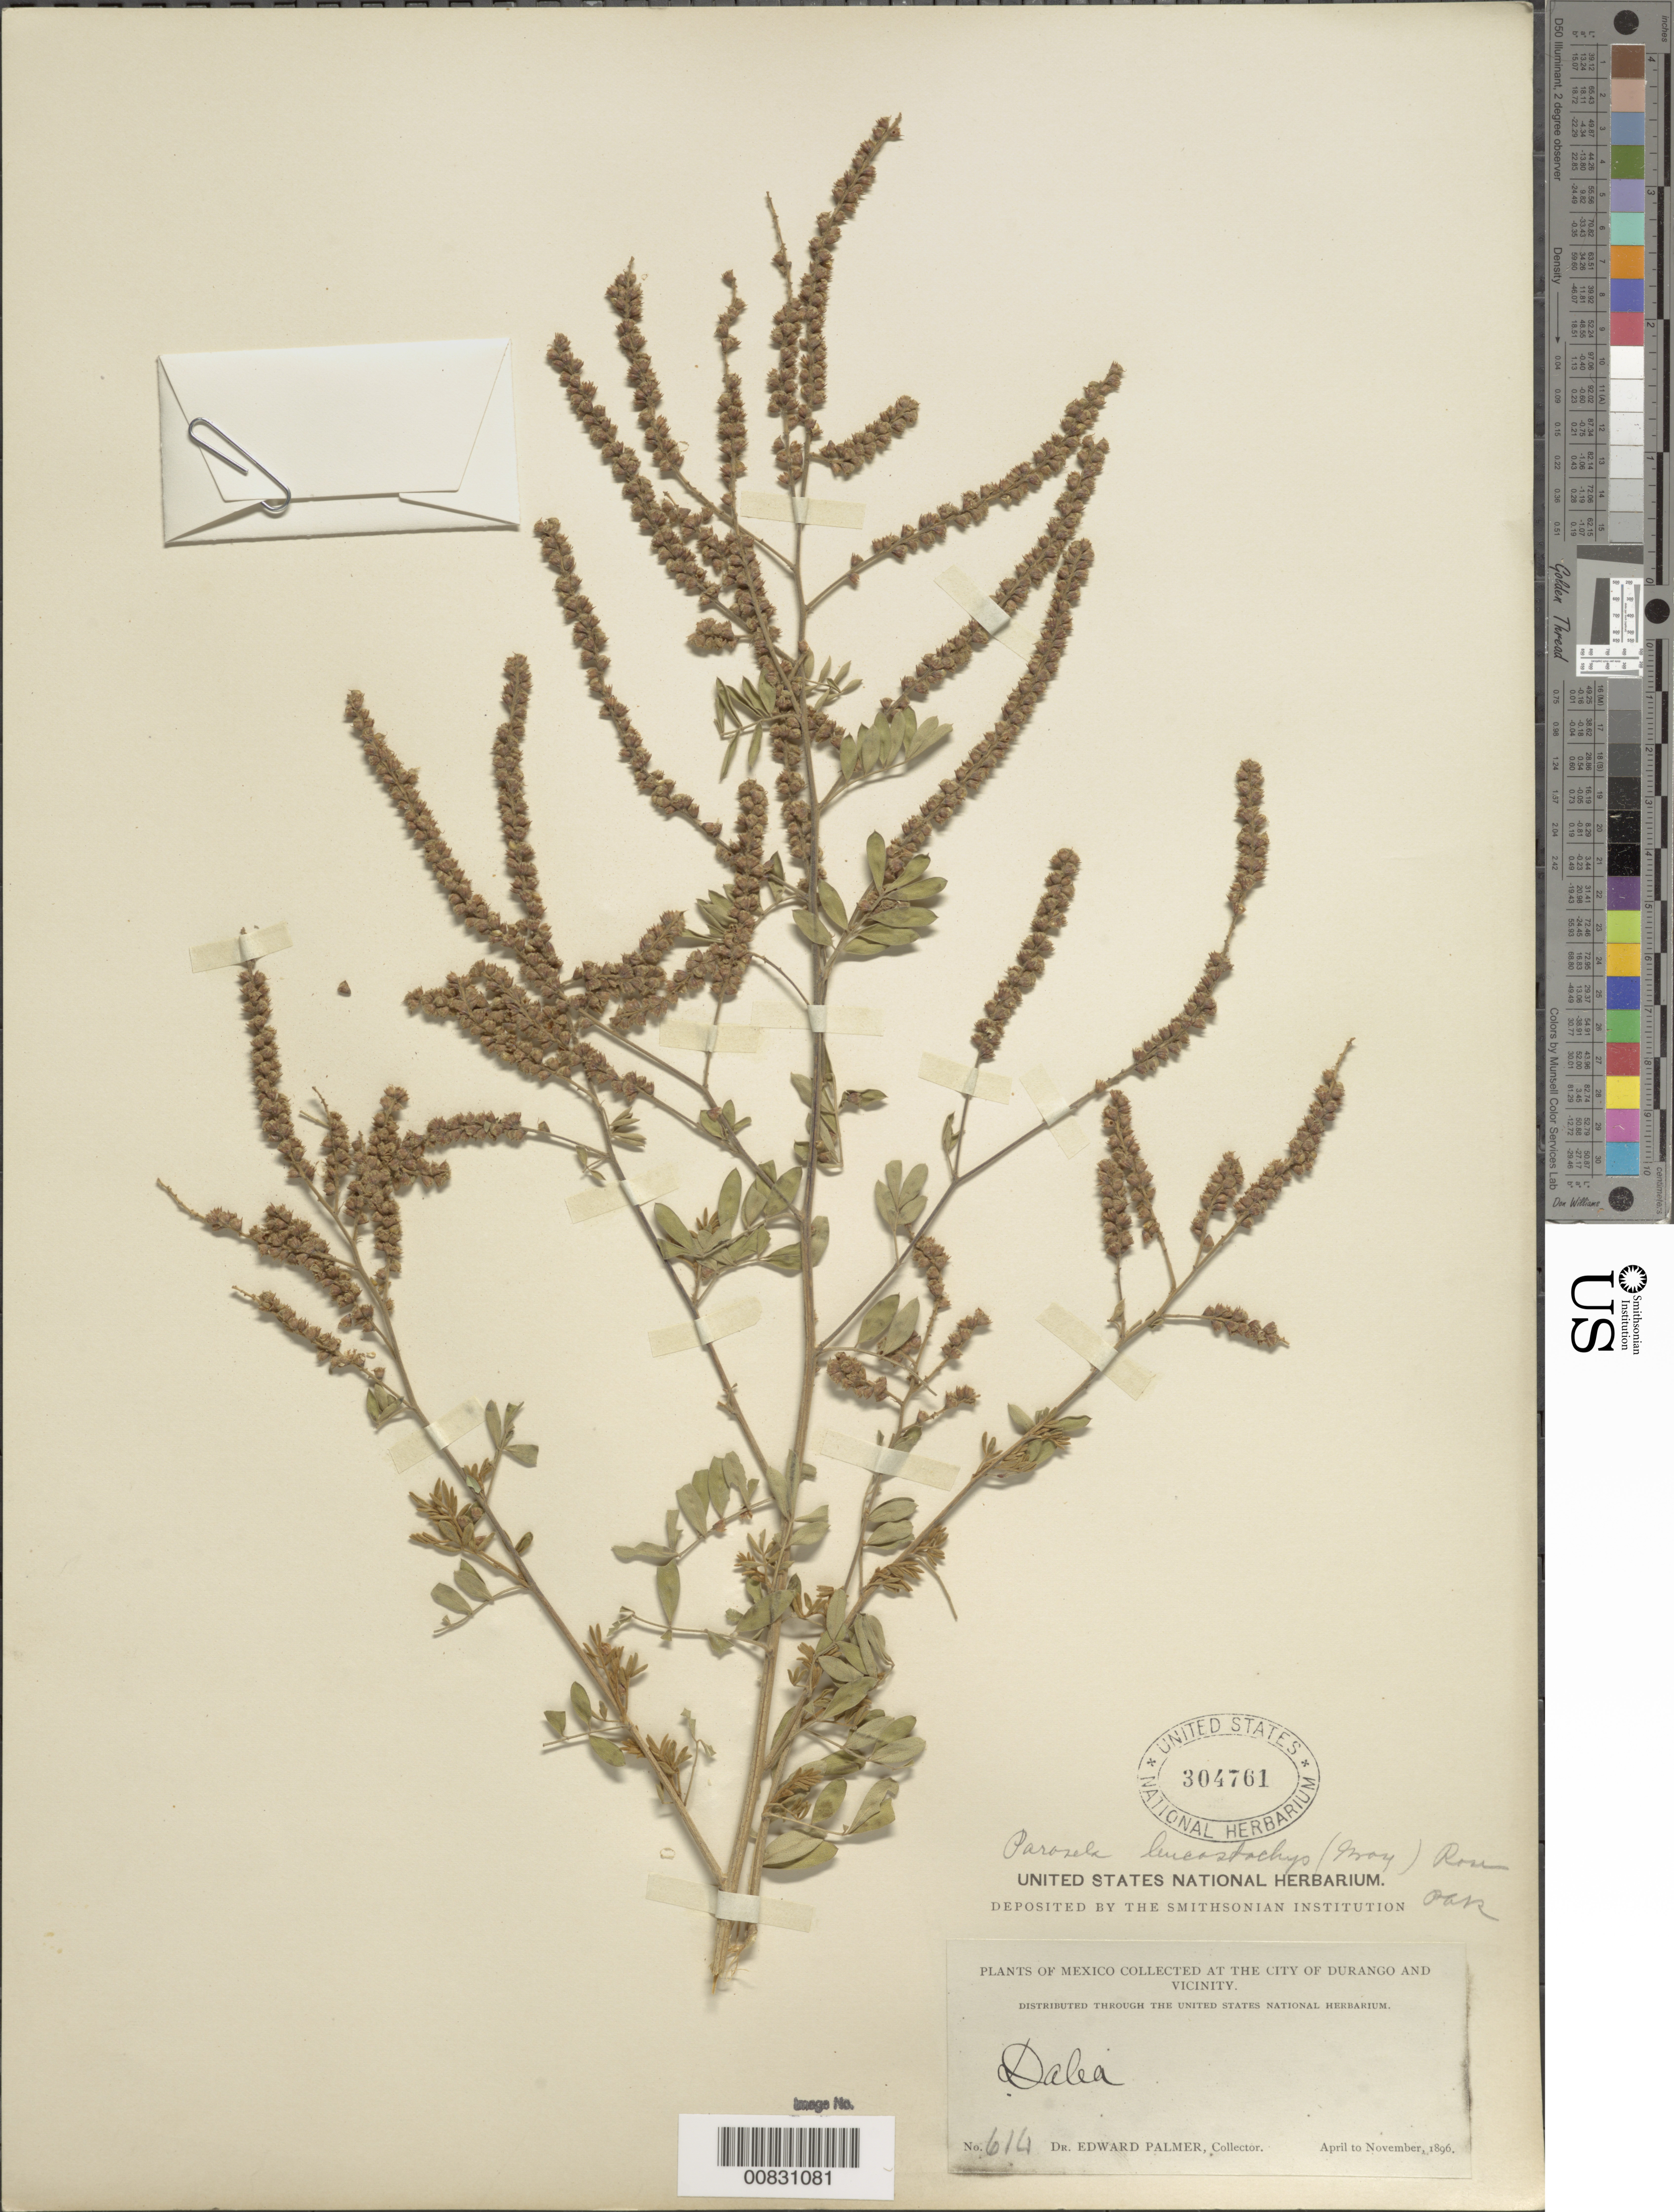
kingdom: Plantae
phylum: Tracheophyta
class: Magnoliopsida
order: Fabales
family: Fabaceae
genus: Dalea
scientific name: Dalea leucostachya var. leucostachya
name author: A. Gray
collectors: E. Palmer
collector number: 614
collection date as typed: Apr 1896 to -- Nov 1896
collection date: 1896-04/1896-11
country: Mexico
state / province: Durango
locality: City of Durango and vicinity.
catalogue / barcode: US 304761